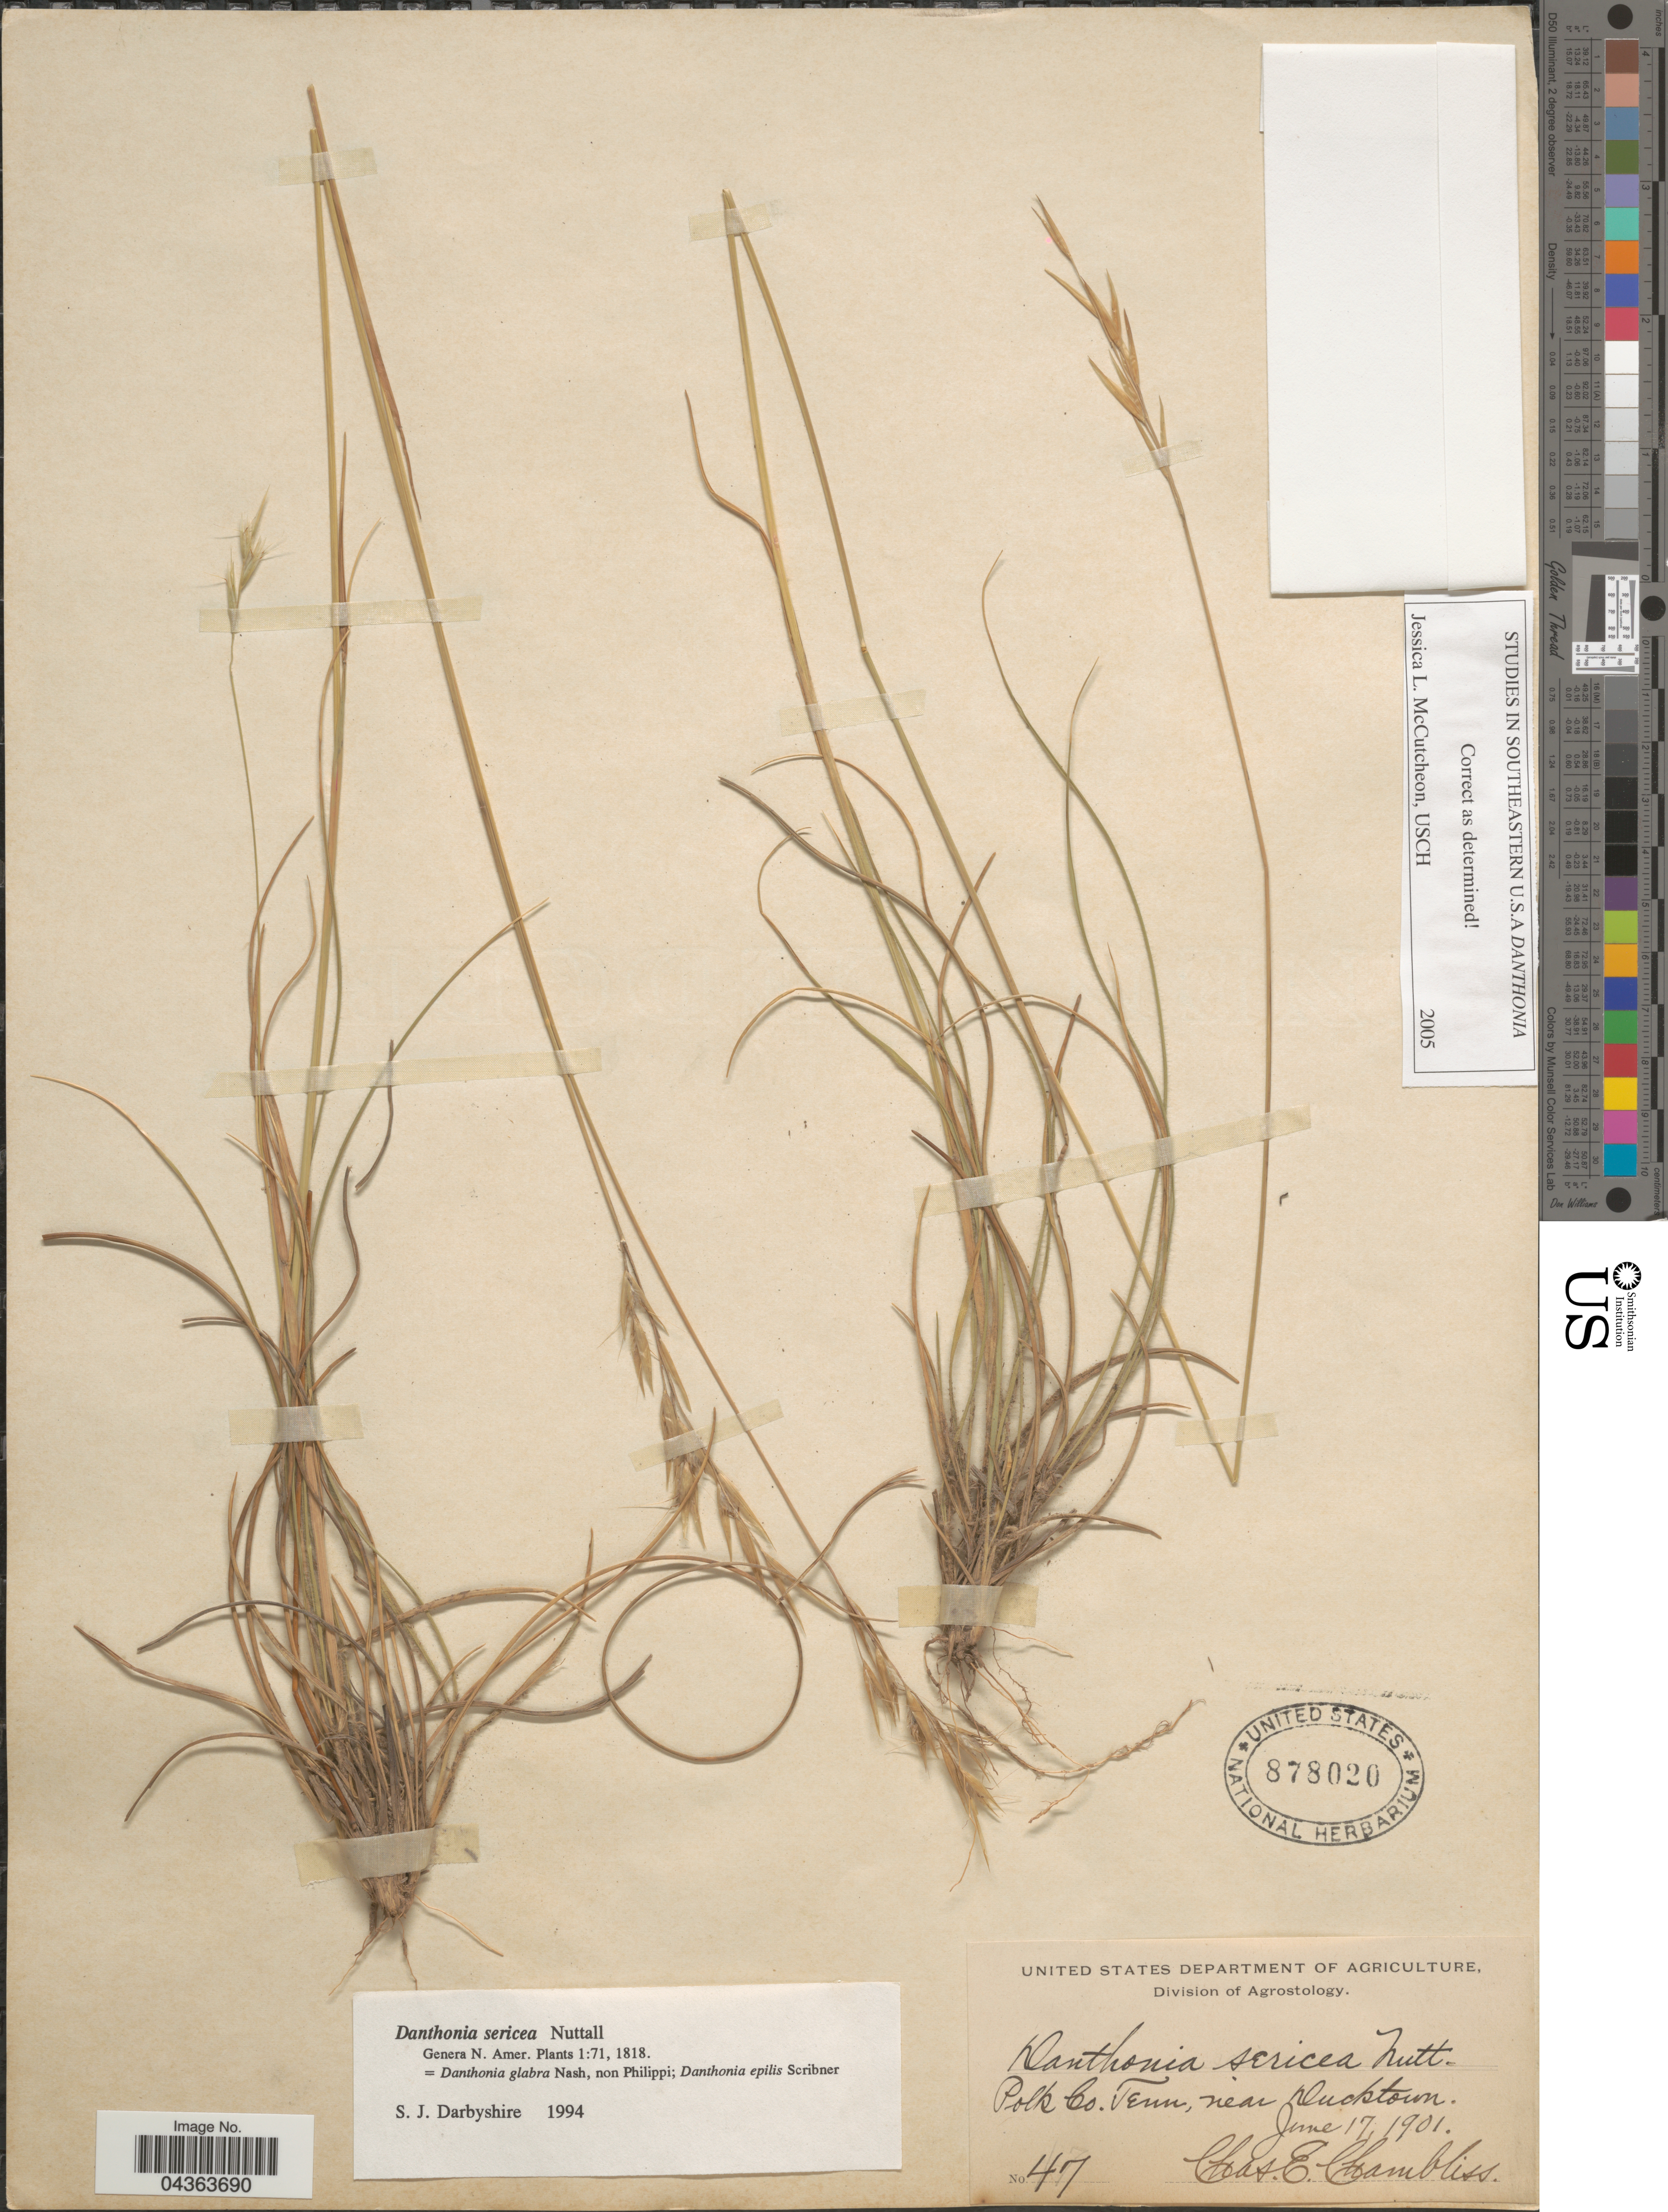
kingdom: Plantae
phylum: Tracheophyta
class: Liliopsida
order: Poales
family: Poaceae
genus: Danthonia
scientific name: Danthonia sericea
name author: Nutt.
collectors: C. Chambliss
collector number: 47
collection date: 1901-06-17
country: United States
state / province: Tennessee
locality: Polk Co., near Ducktown.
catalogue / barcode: US 878020